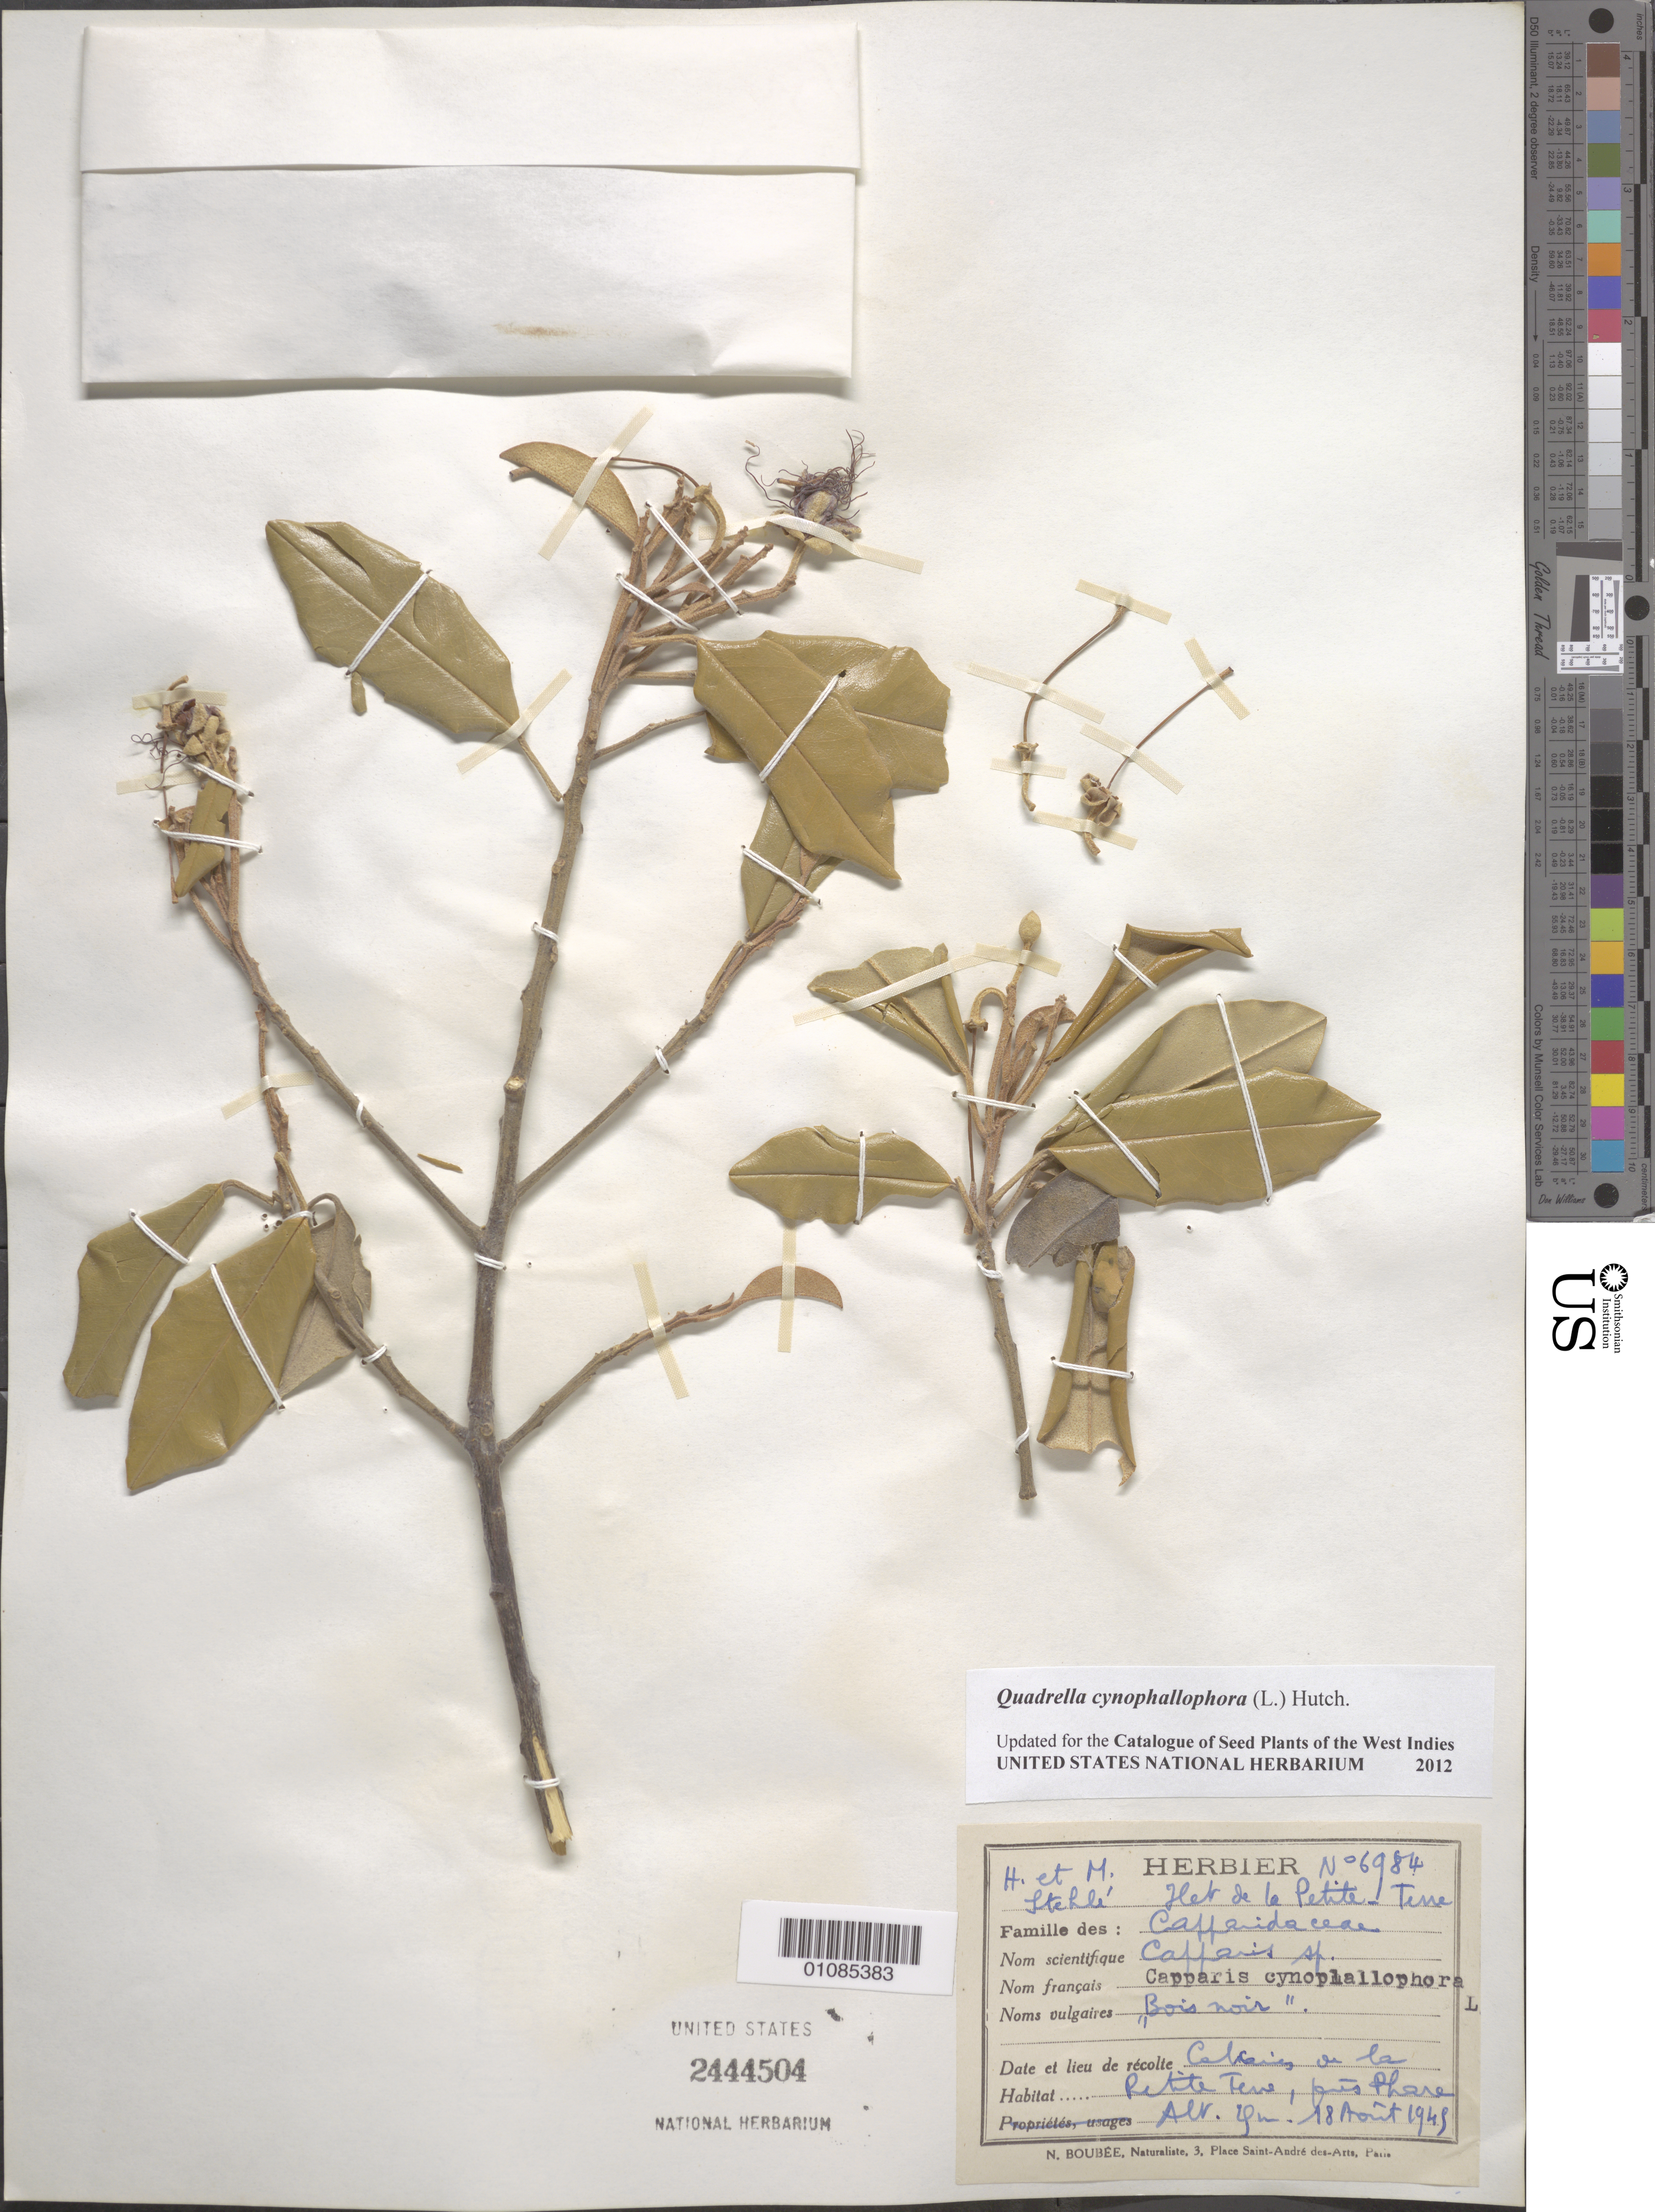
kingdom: Plantae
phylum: Tracheophyta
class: Magnoliopsida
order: Brassicales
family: Capparaceae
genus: Quadrella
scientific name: Quadrella cynophallophora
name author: (L.) Hutch.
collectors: H. Stehlé & M. Stehlé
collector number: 6984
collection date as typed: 18 Aug 1945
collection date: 1945-08-18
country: Guadeloupe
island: Petite Terre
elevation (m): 0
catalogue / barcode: US 2444504